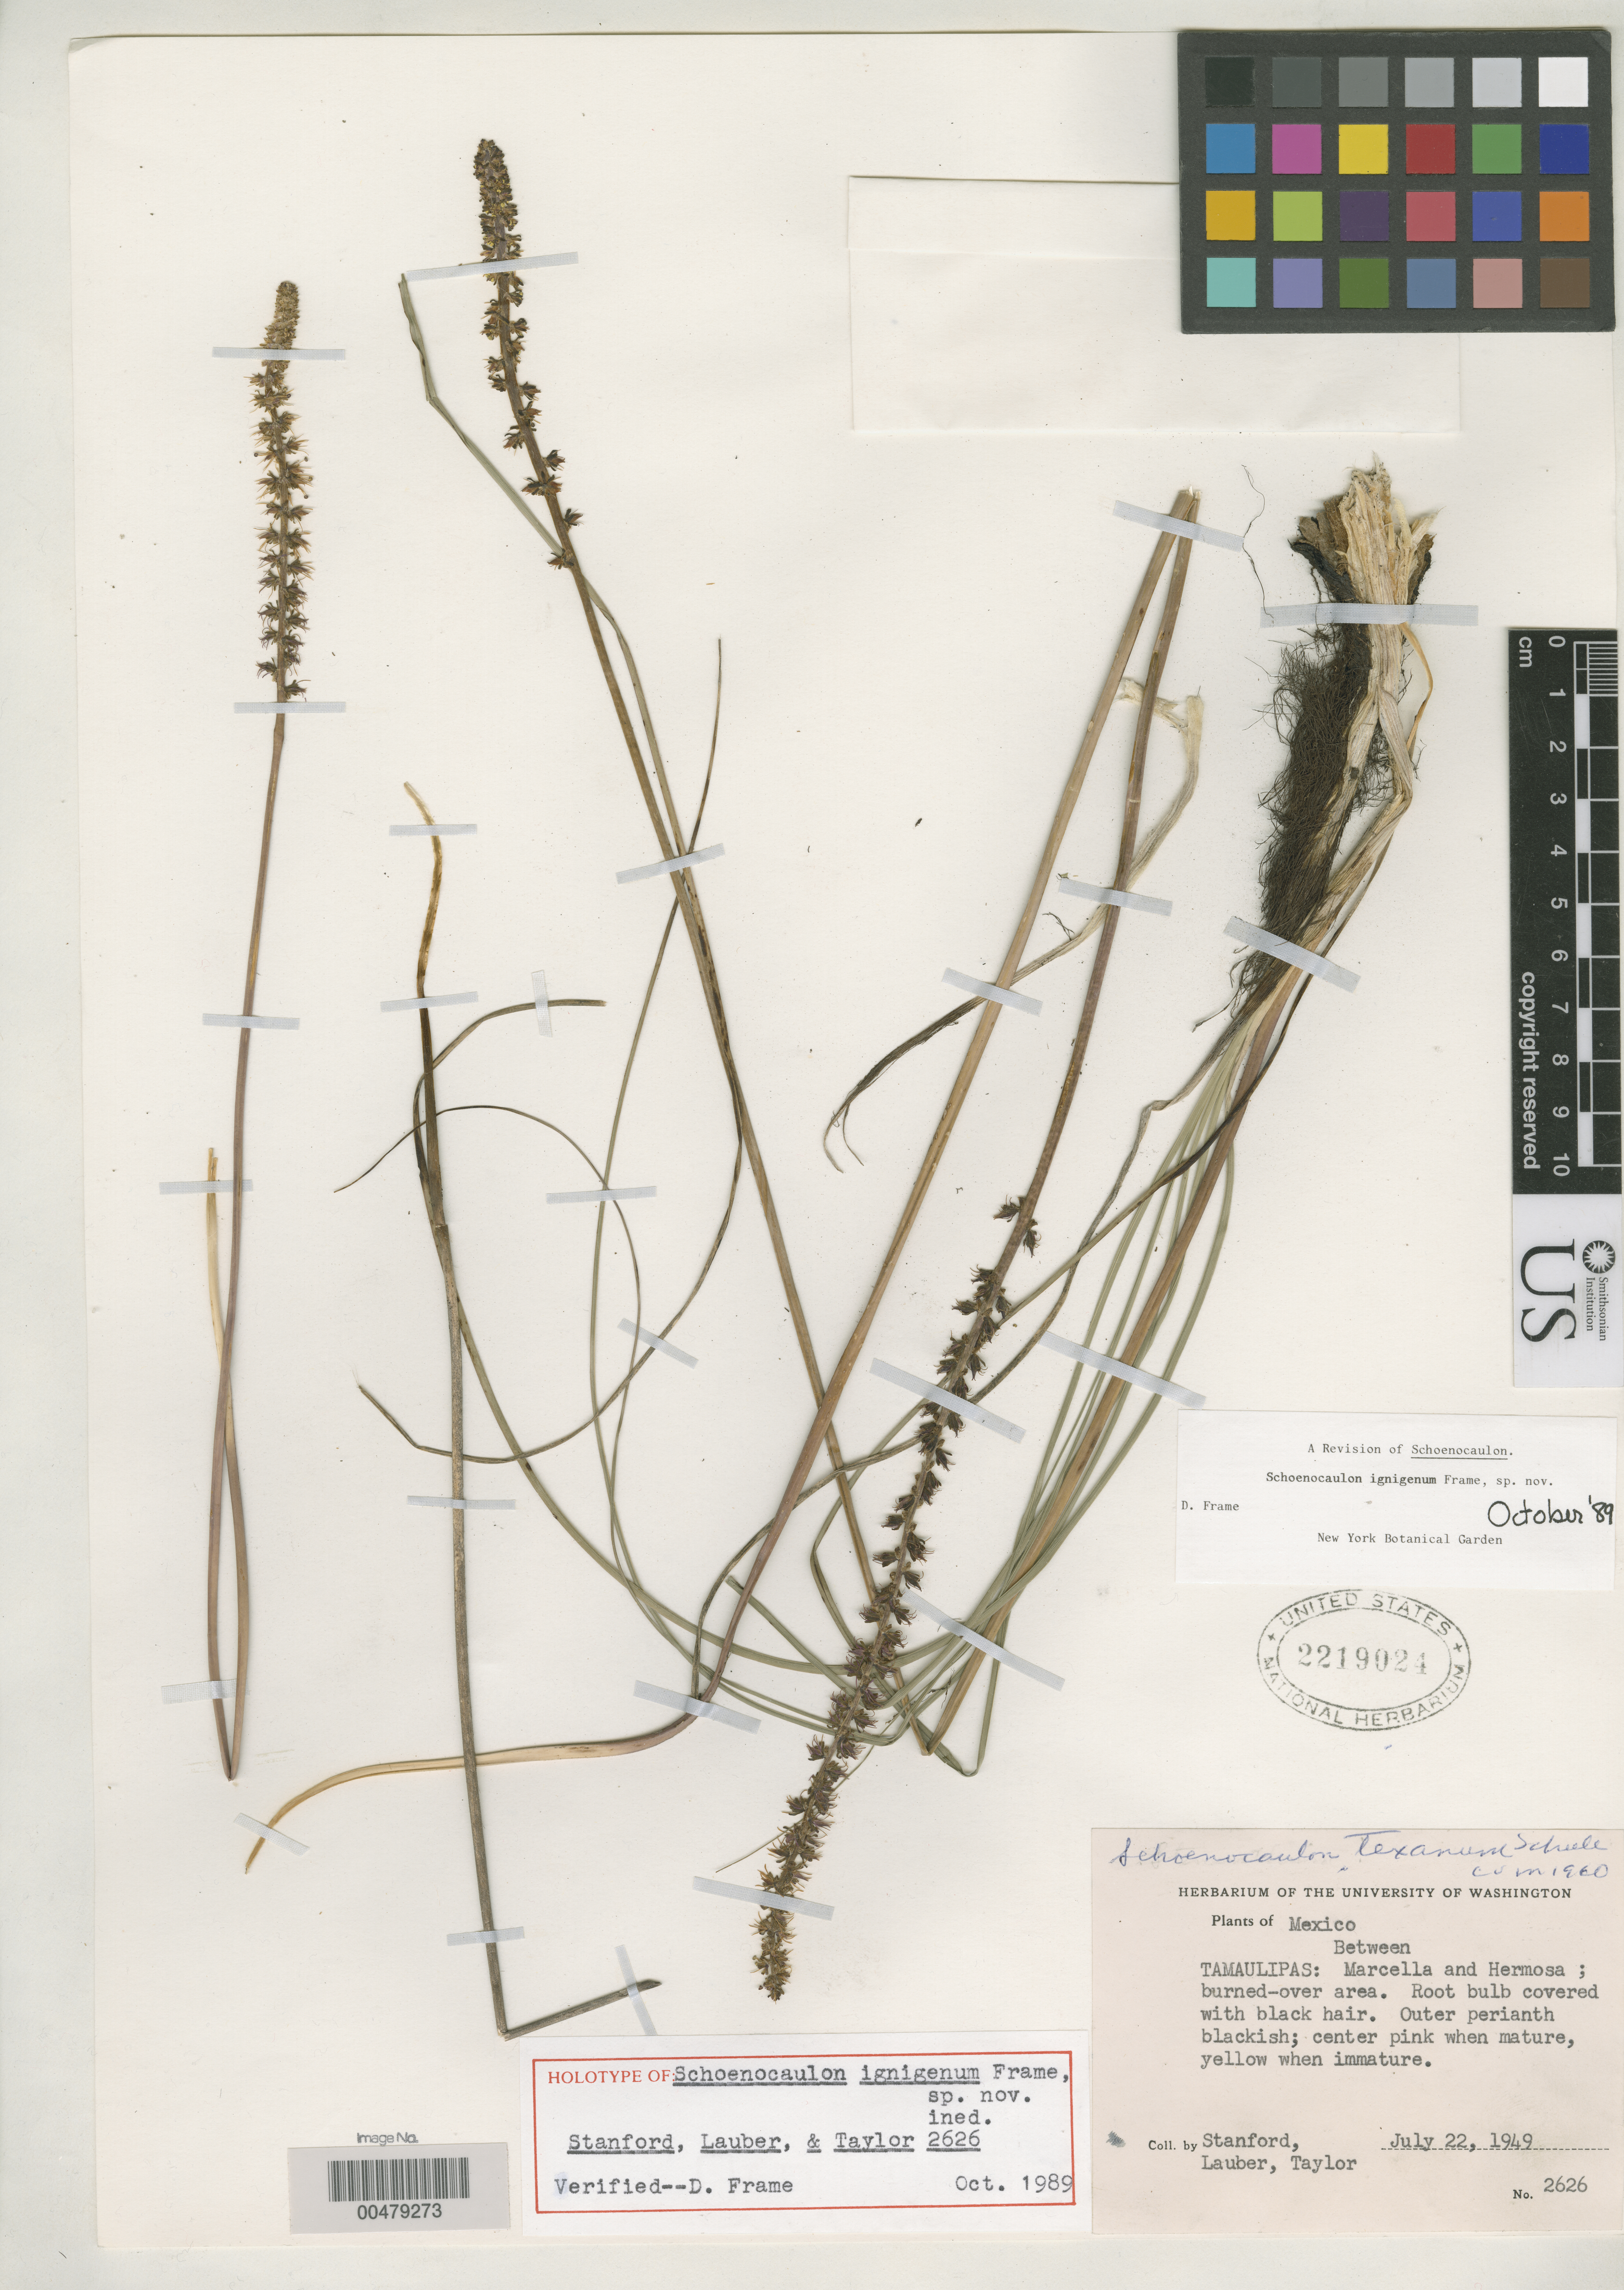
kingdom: Plantae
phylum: Tracheophyta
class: Liliopsida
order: Liliales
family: Melanthiaceae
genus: Schoenocaulon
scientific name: Schoenocaulon ignigenum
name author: Frame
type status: Holotype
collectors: L. R. Stanford, Lauber, -- & -- Taylor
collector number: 2626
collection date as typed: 22 Jul 1949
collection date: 1949-07-22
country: Mexico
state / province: Tamaulipas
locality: Between Marcella & Hermosa.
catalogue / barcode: US 2219024